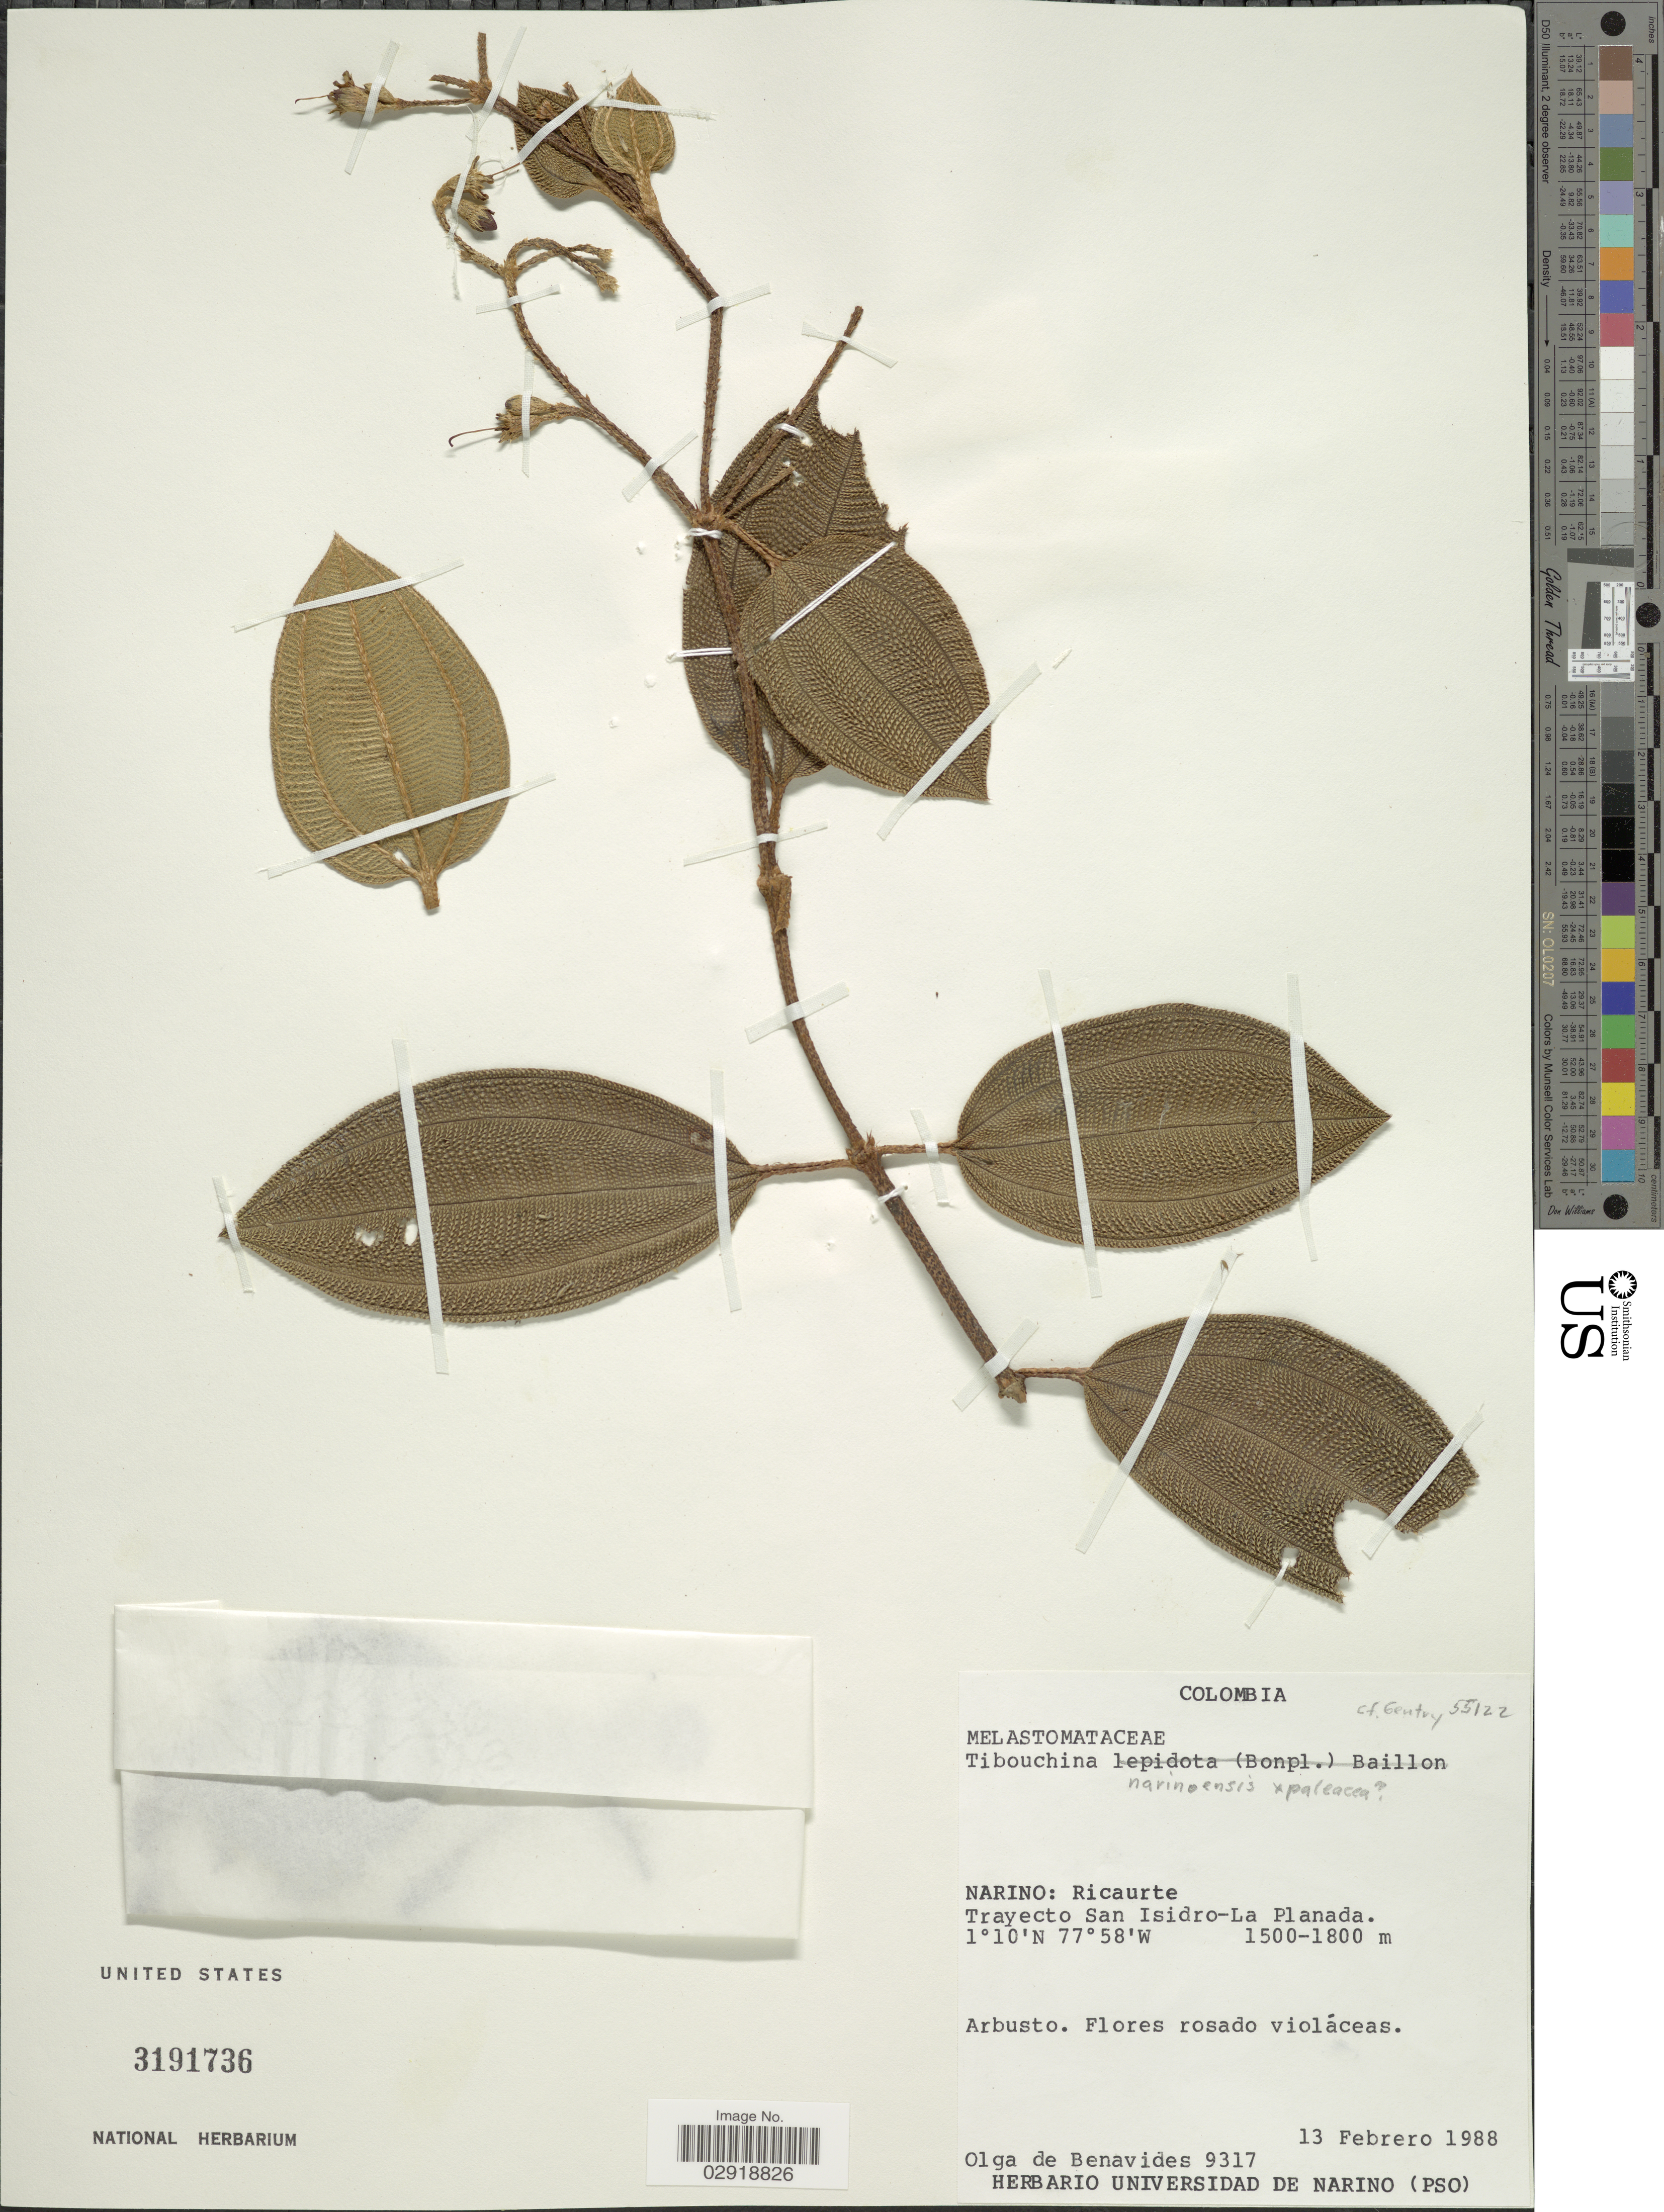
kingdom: Plantae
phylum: Tracheophyta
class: Magnoliopsida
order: Myrtales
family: Melastomataceae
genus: Andesanthus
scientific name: Andesanthus sp.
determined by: Strong, Mark T., (BOT), Smithsonian Institution - National Museum of Natural History (UNITED STATES)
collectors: Olga S. de Benavides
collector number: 9317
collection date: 1988-02-13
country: Colombia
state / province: Nariño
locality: Ricaurte. Trayecto San Isidro-La Planada.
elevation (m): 1500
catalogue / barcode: US 3191736